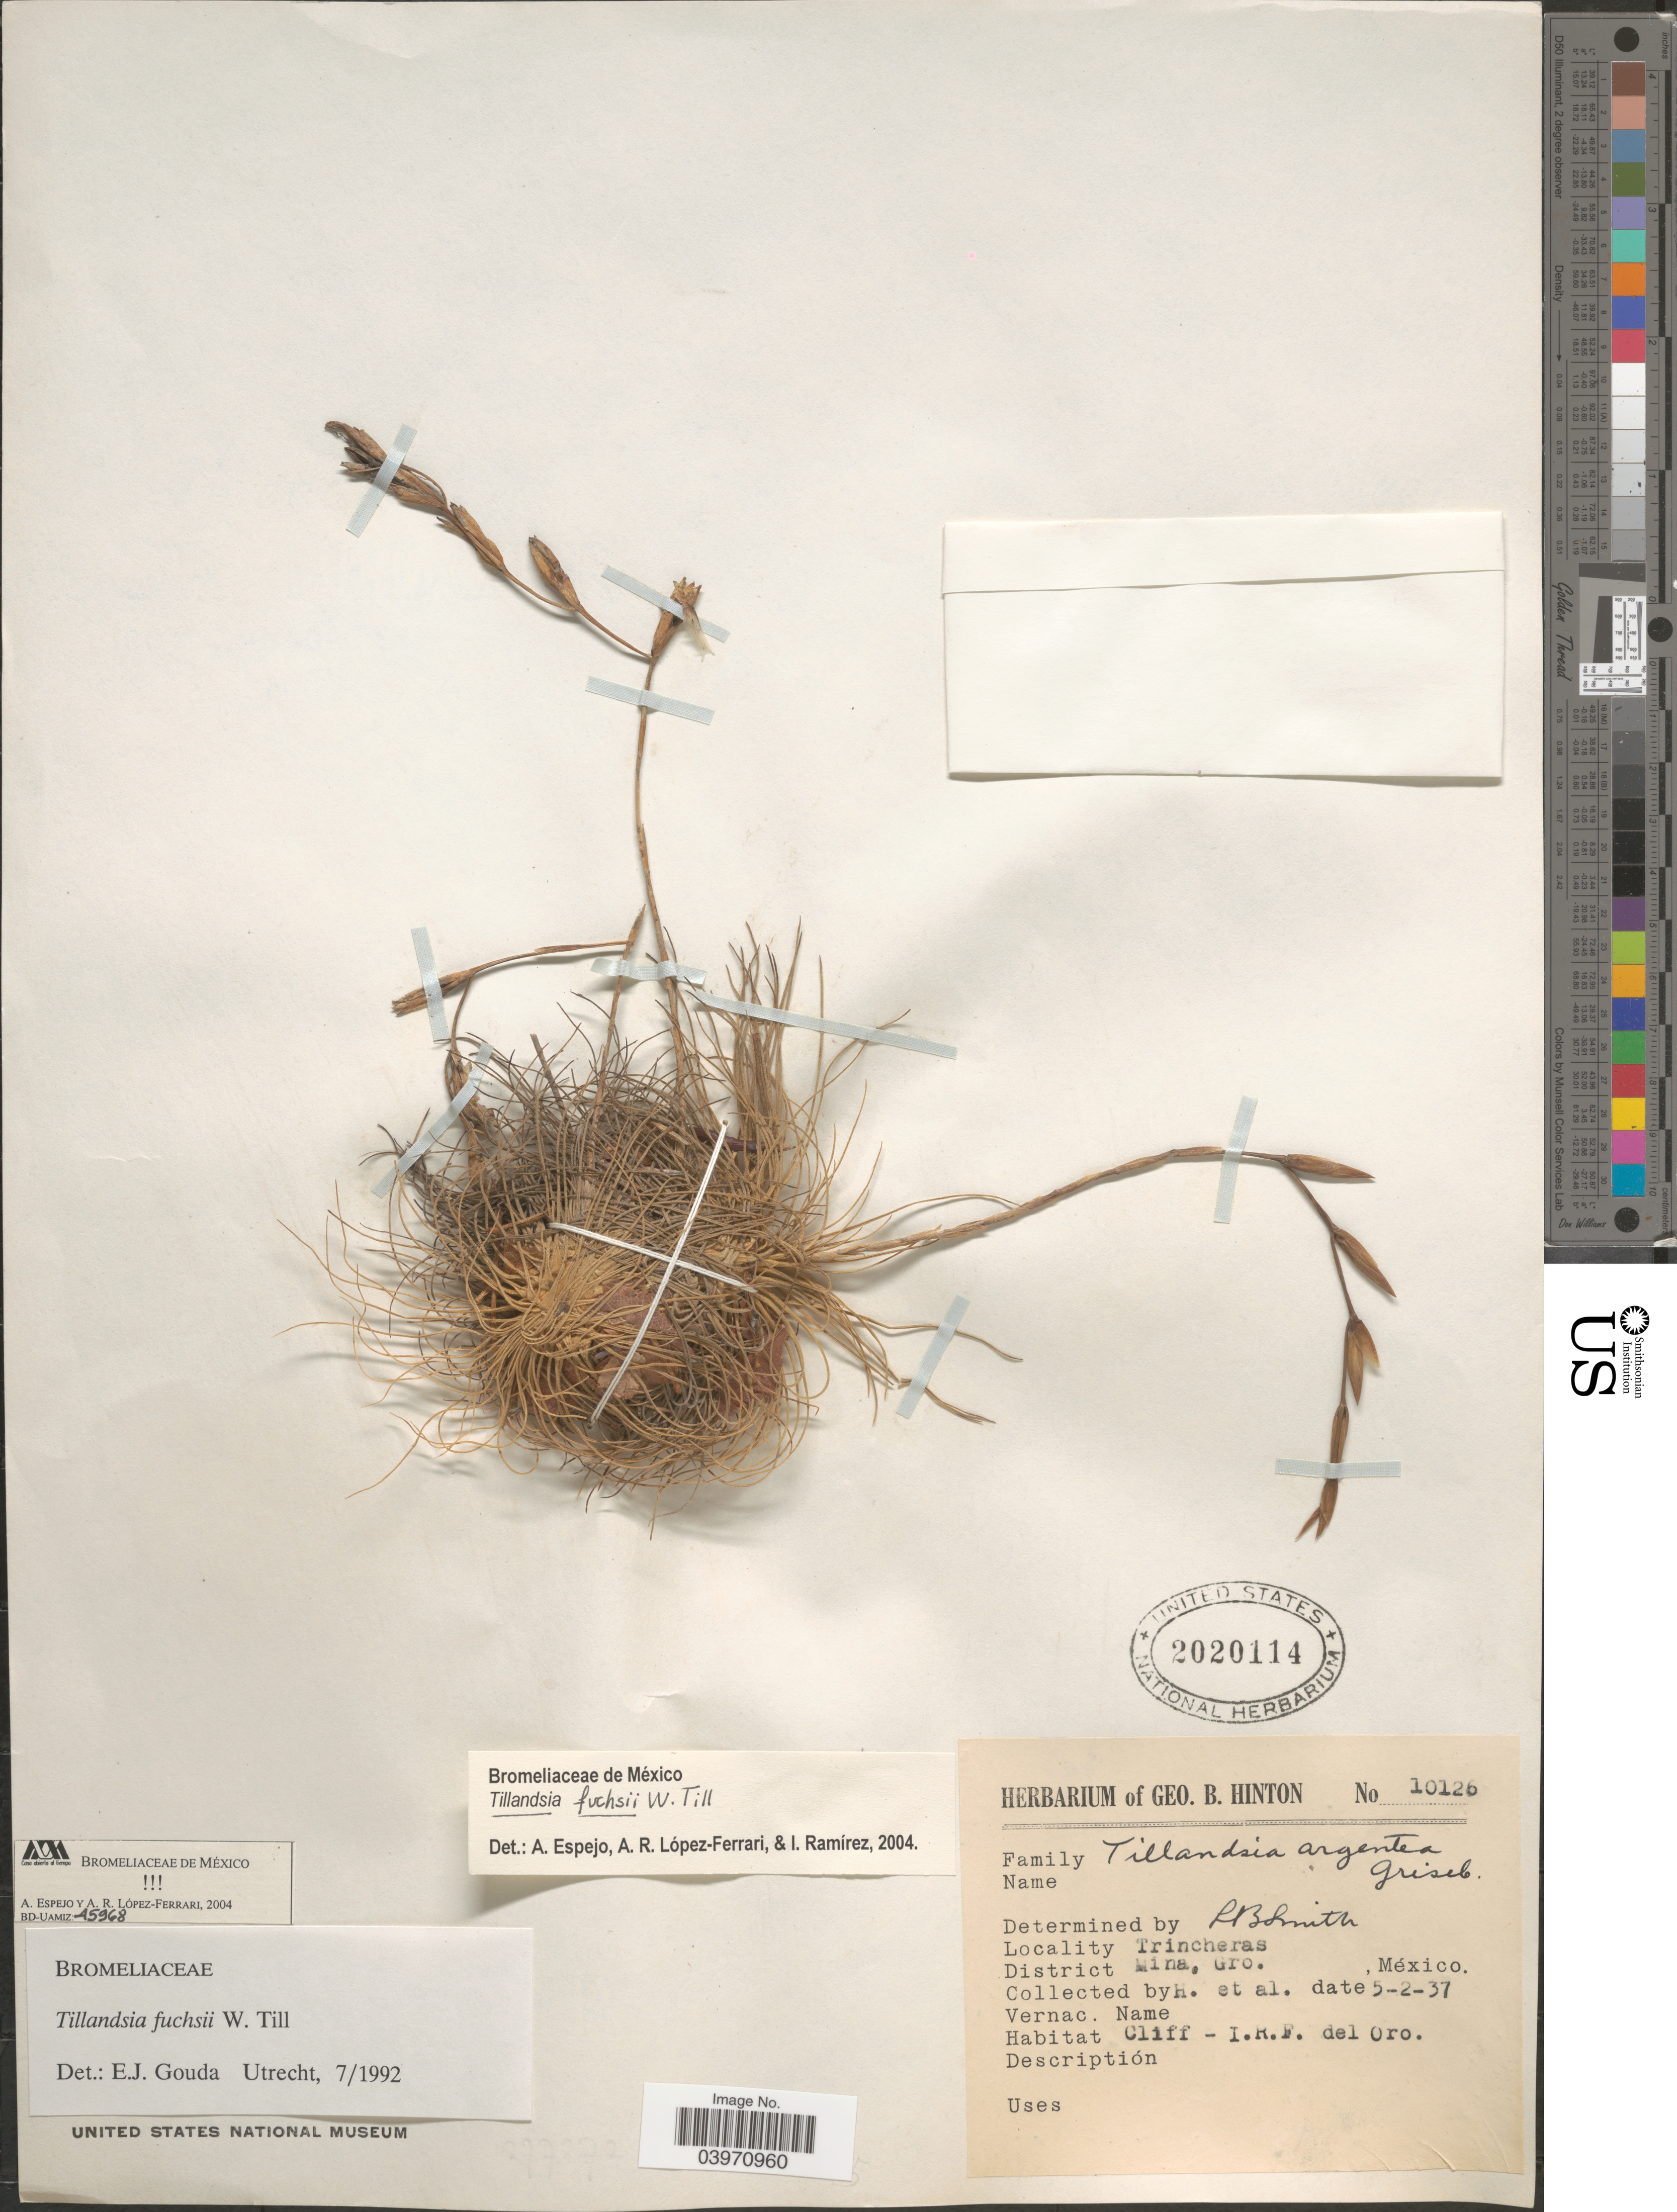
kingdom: Plantae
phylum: Tracheophyta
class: Liliopsida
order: Poales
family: Bromeliaceae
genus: Tillandsia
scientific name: Tillandsia fuchsii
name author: W. Till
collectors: G. B. Hinton & et al.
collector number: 10126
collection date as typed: Transcribed d/m/y: 5/2/37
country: Mexico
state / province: Guerrero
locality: Trincheras, District Mina.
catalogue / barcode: US 2020114